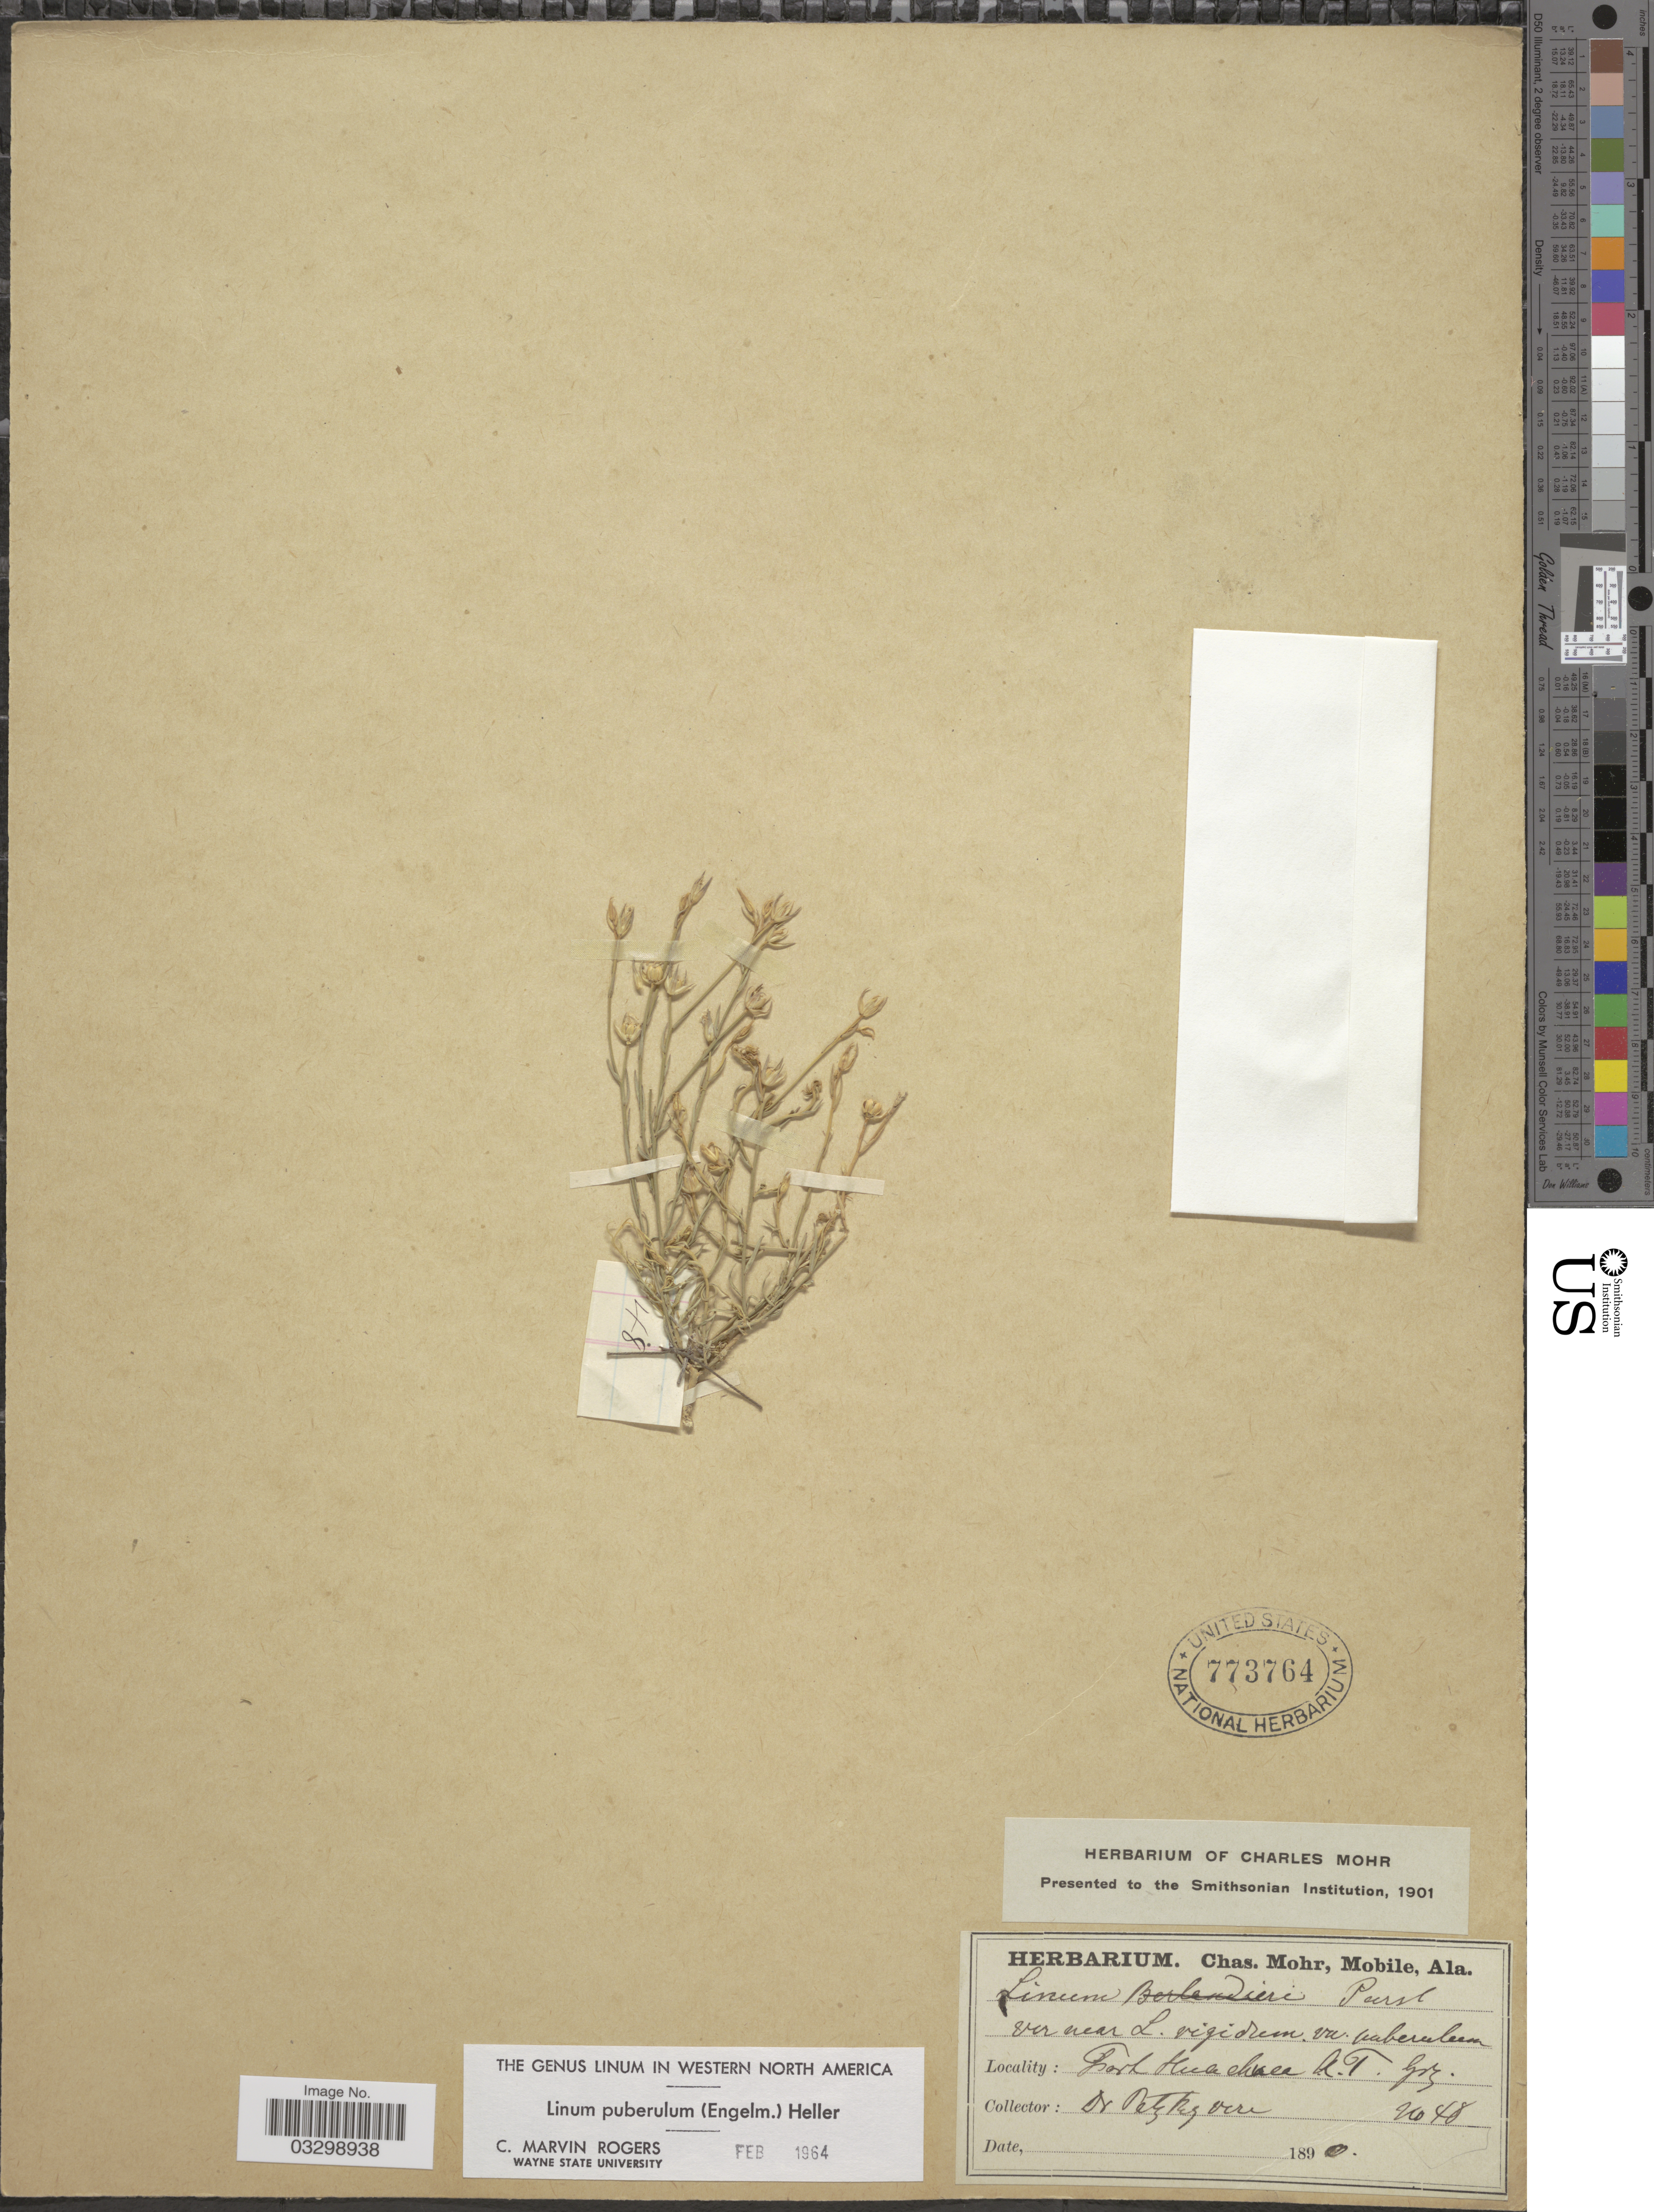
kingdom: Plantae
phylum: Tracheophyta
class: Magnoliopsida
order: Malpighiales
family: Linaceae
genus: Linum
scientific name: Linum puberulum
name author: (Engelm.) A. Heller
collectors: -. Patzky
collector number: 48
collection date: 1890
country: United States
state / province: Arizona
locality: Fort Huachuca A.T.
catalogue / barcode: US 773764